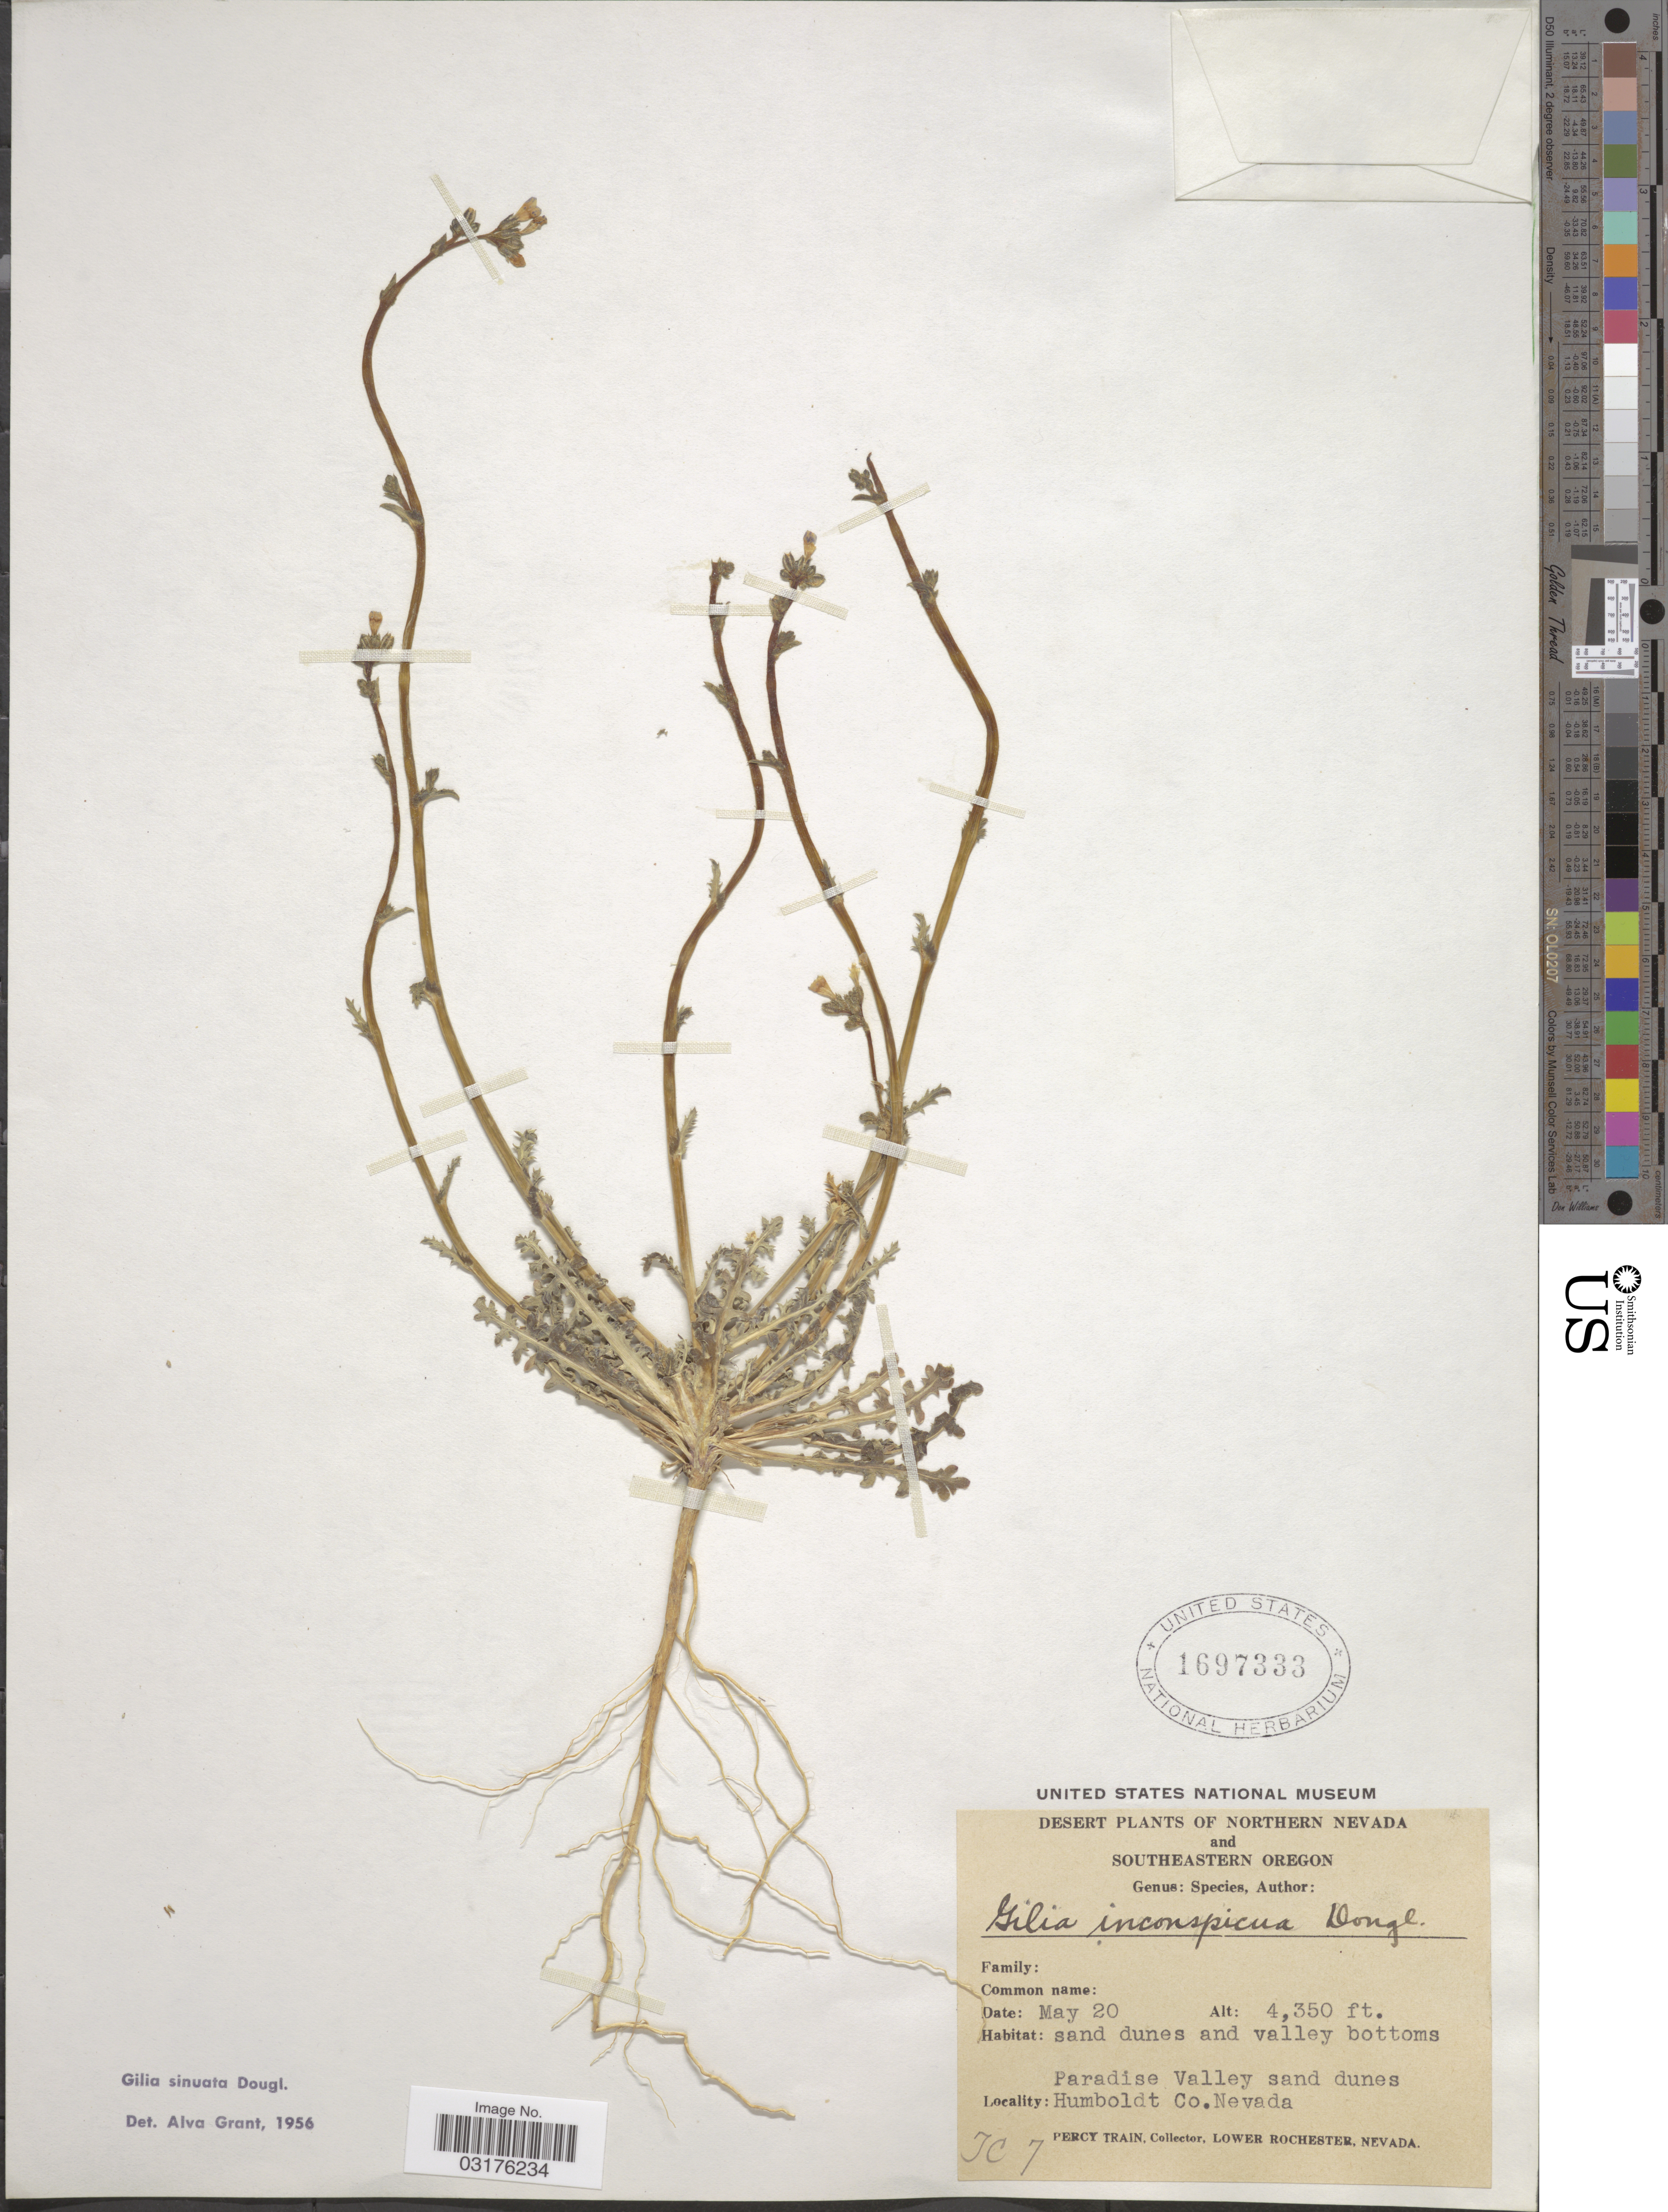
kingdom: Plantae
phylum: Tracheophyta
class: Magnoliopsida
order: Ericales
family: Polemoniaceae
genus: Gilia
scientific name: Gilia sinuata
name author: Douglas ex Benth.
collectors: P. Train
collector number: IC 7*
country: United States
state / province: Nevada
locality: Desert, Northern Nevada, Paradise Valley sand dunes, Humboldt Co., Nevada.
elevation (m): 1326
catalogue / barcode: US 1697333